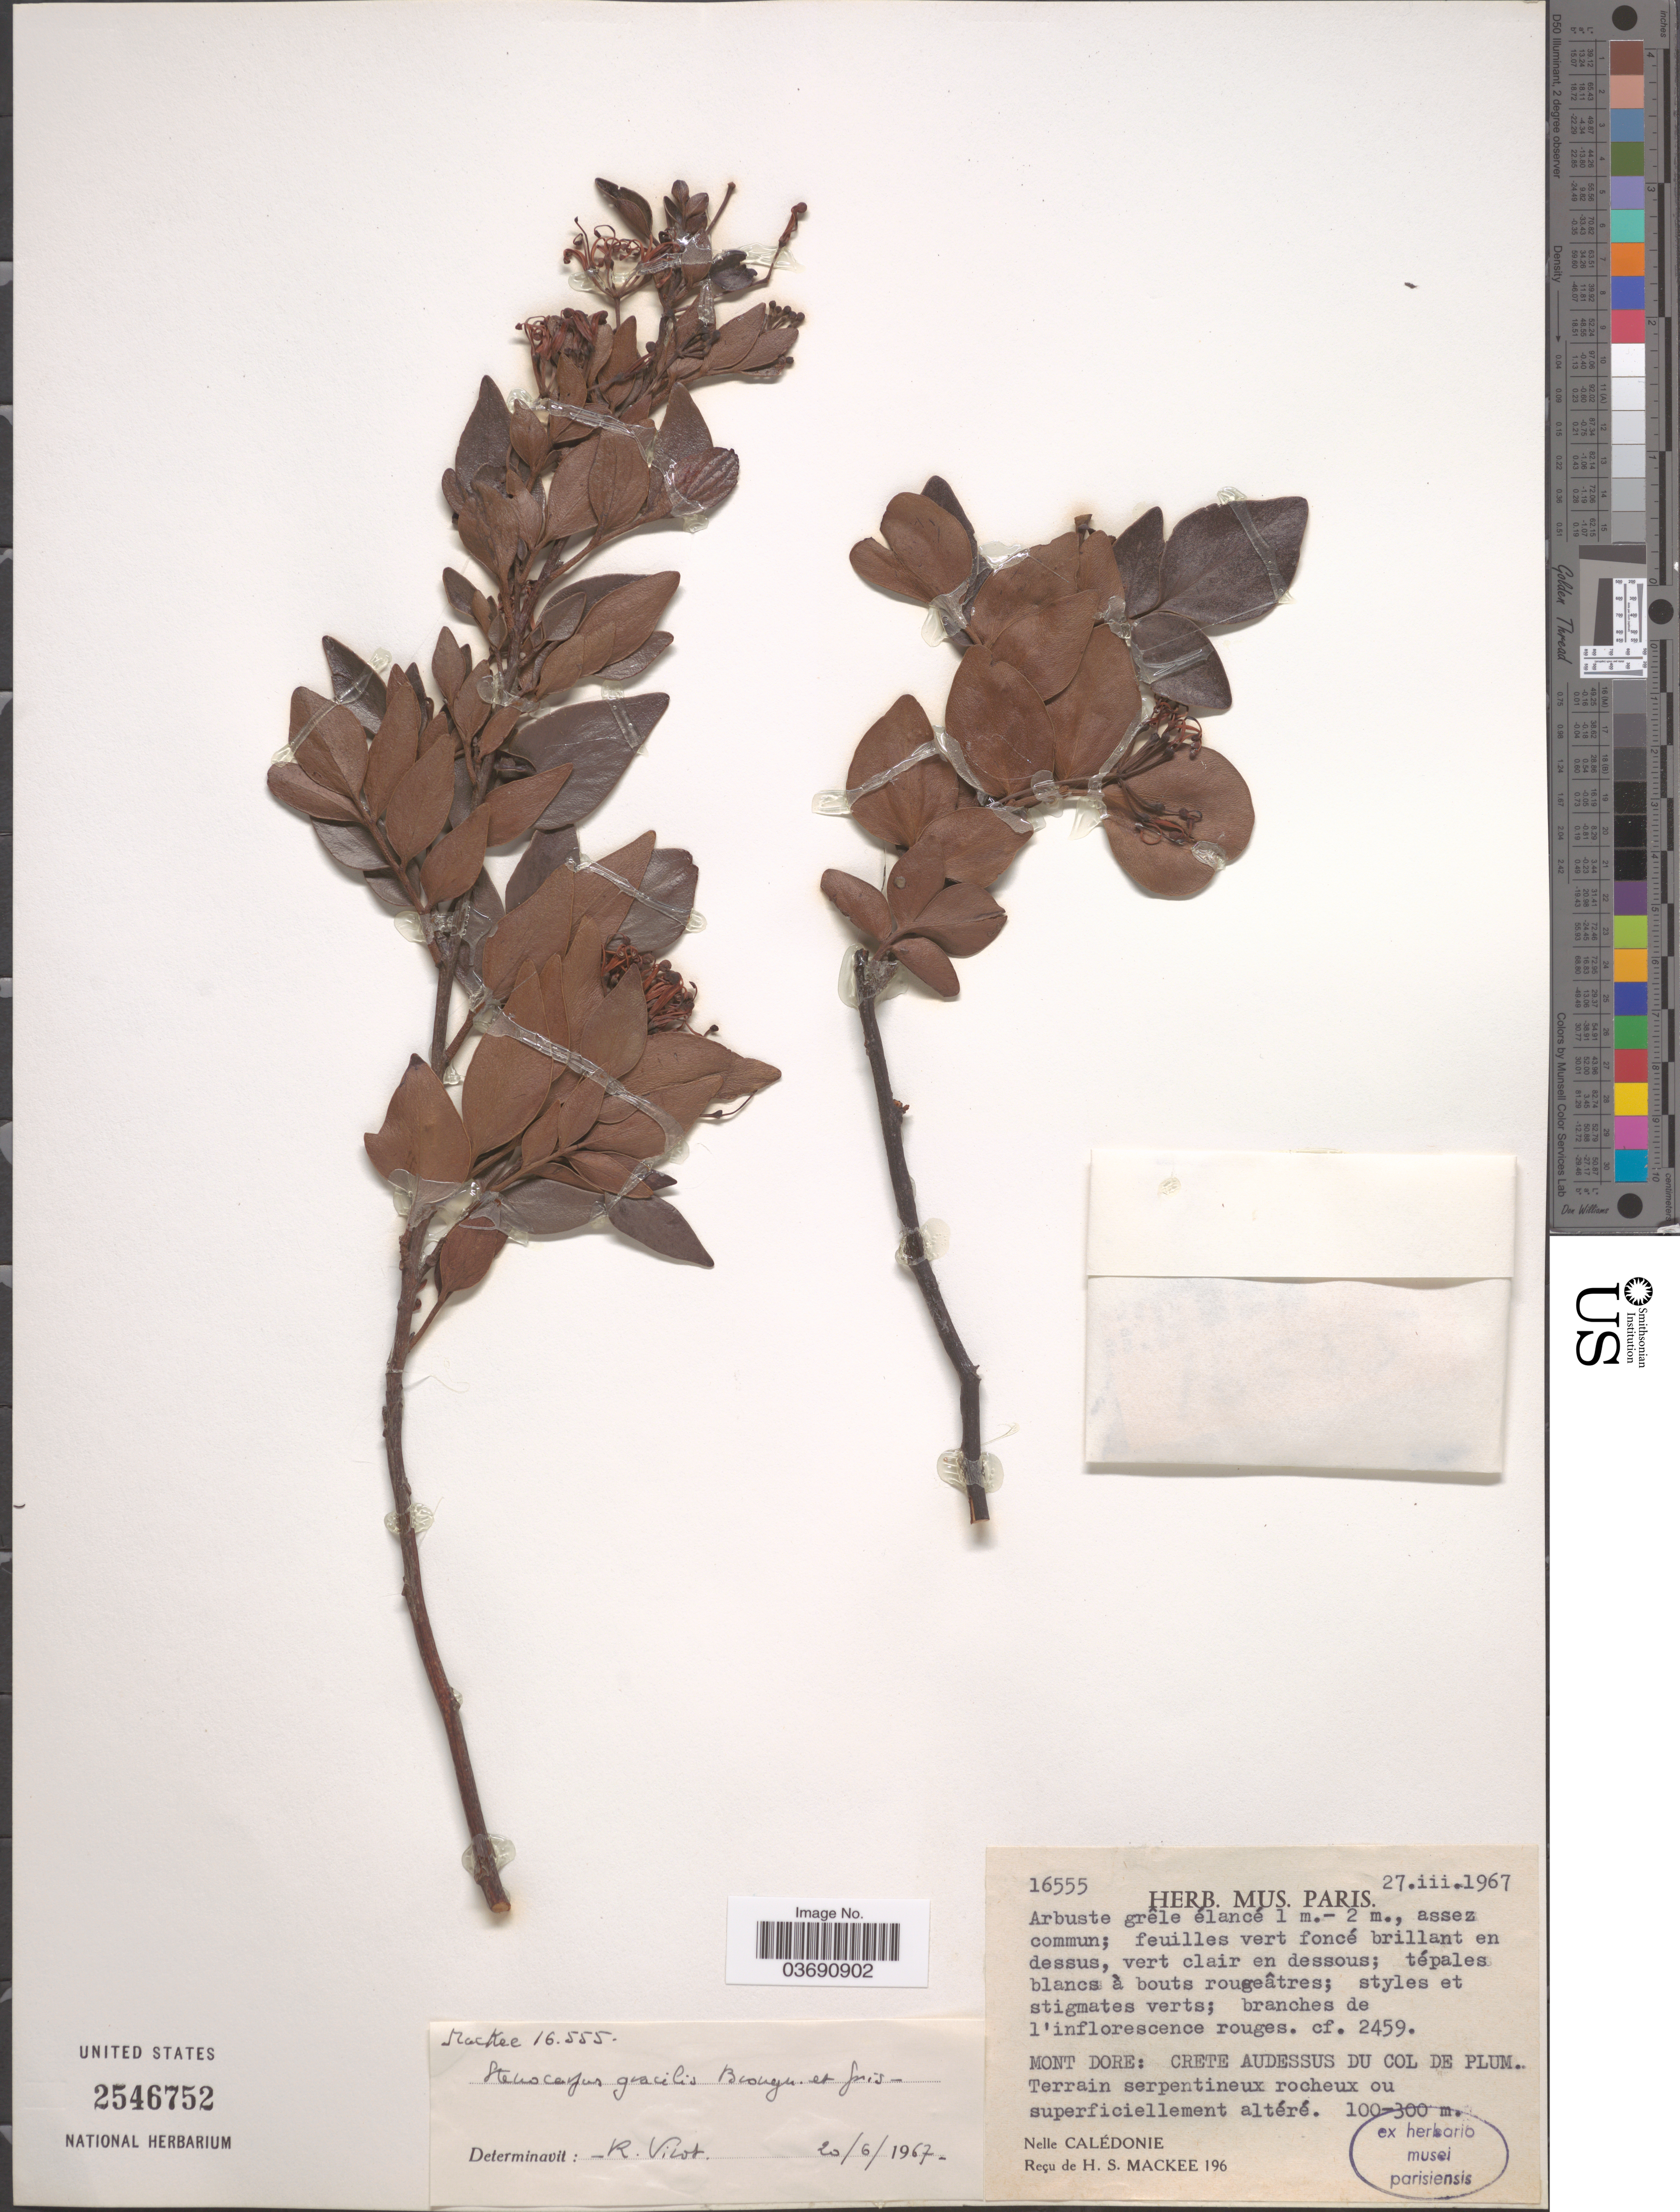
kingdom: Plantae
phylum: Tracheophyta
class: Magnoliopsida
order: Proteales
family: Proteaceae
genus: Stenocarpus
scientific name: Stenocarpus gracilis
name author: Brongn. & Gris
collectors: M. Mackee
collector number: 16555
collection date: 1967-03-27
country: New Caledonia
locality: Mont Dore: Crete Audessus du Col de Plum. Nelle Calédonie.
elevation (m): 100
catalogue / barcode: US 2546752